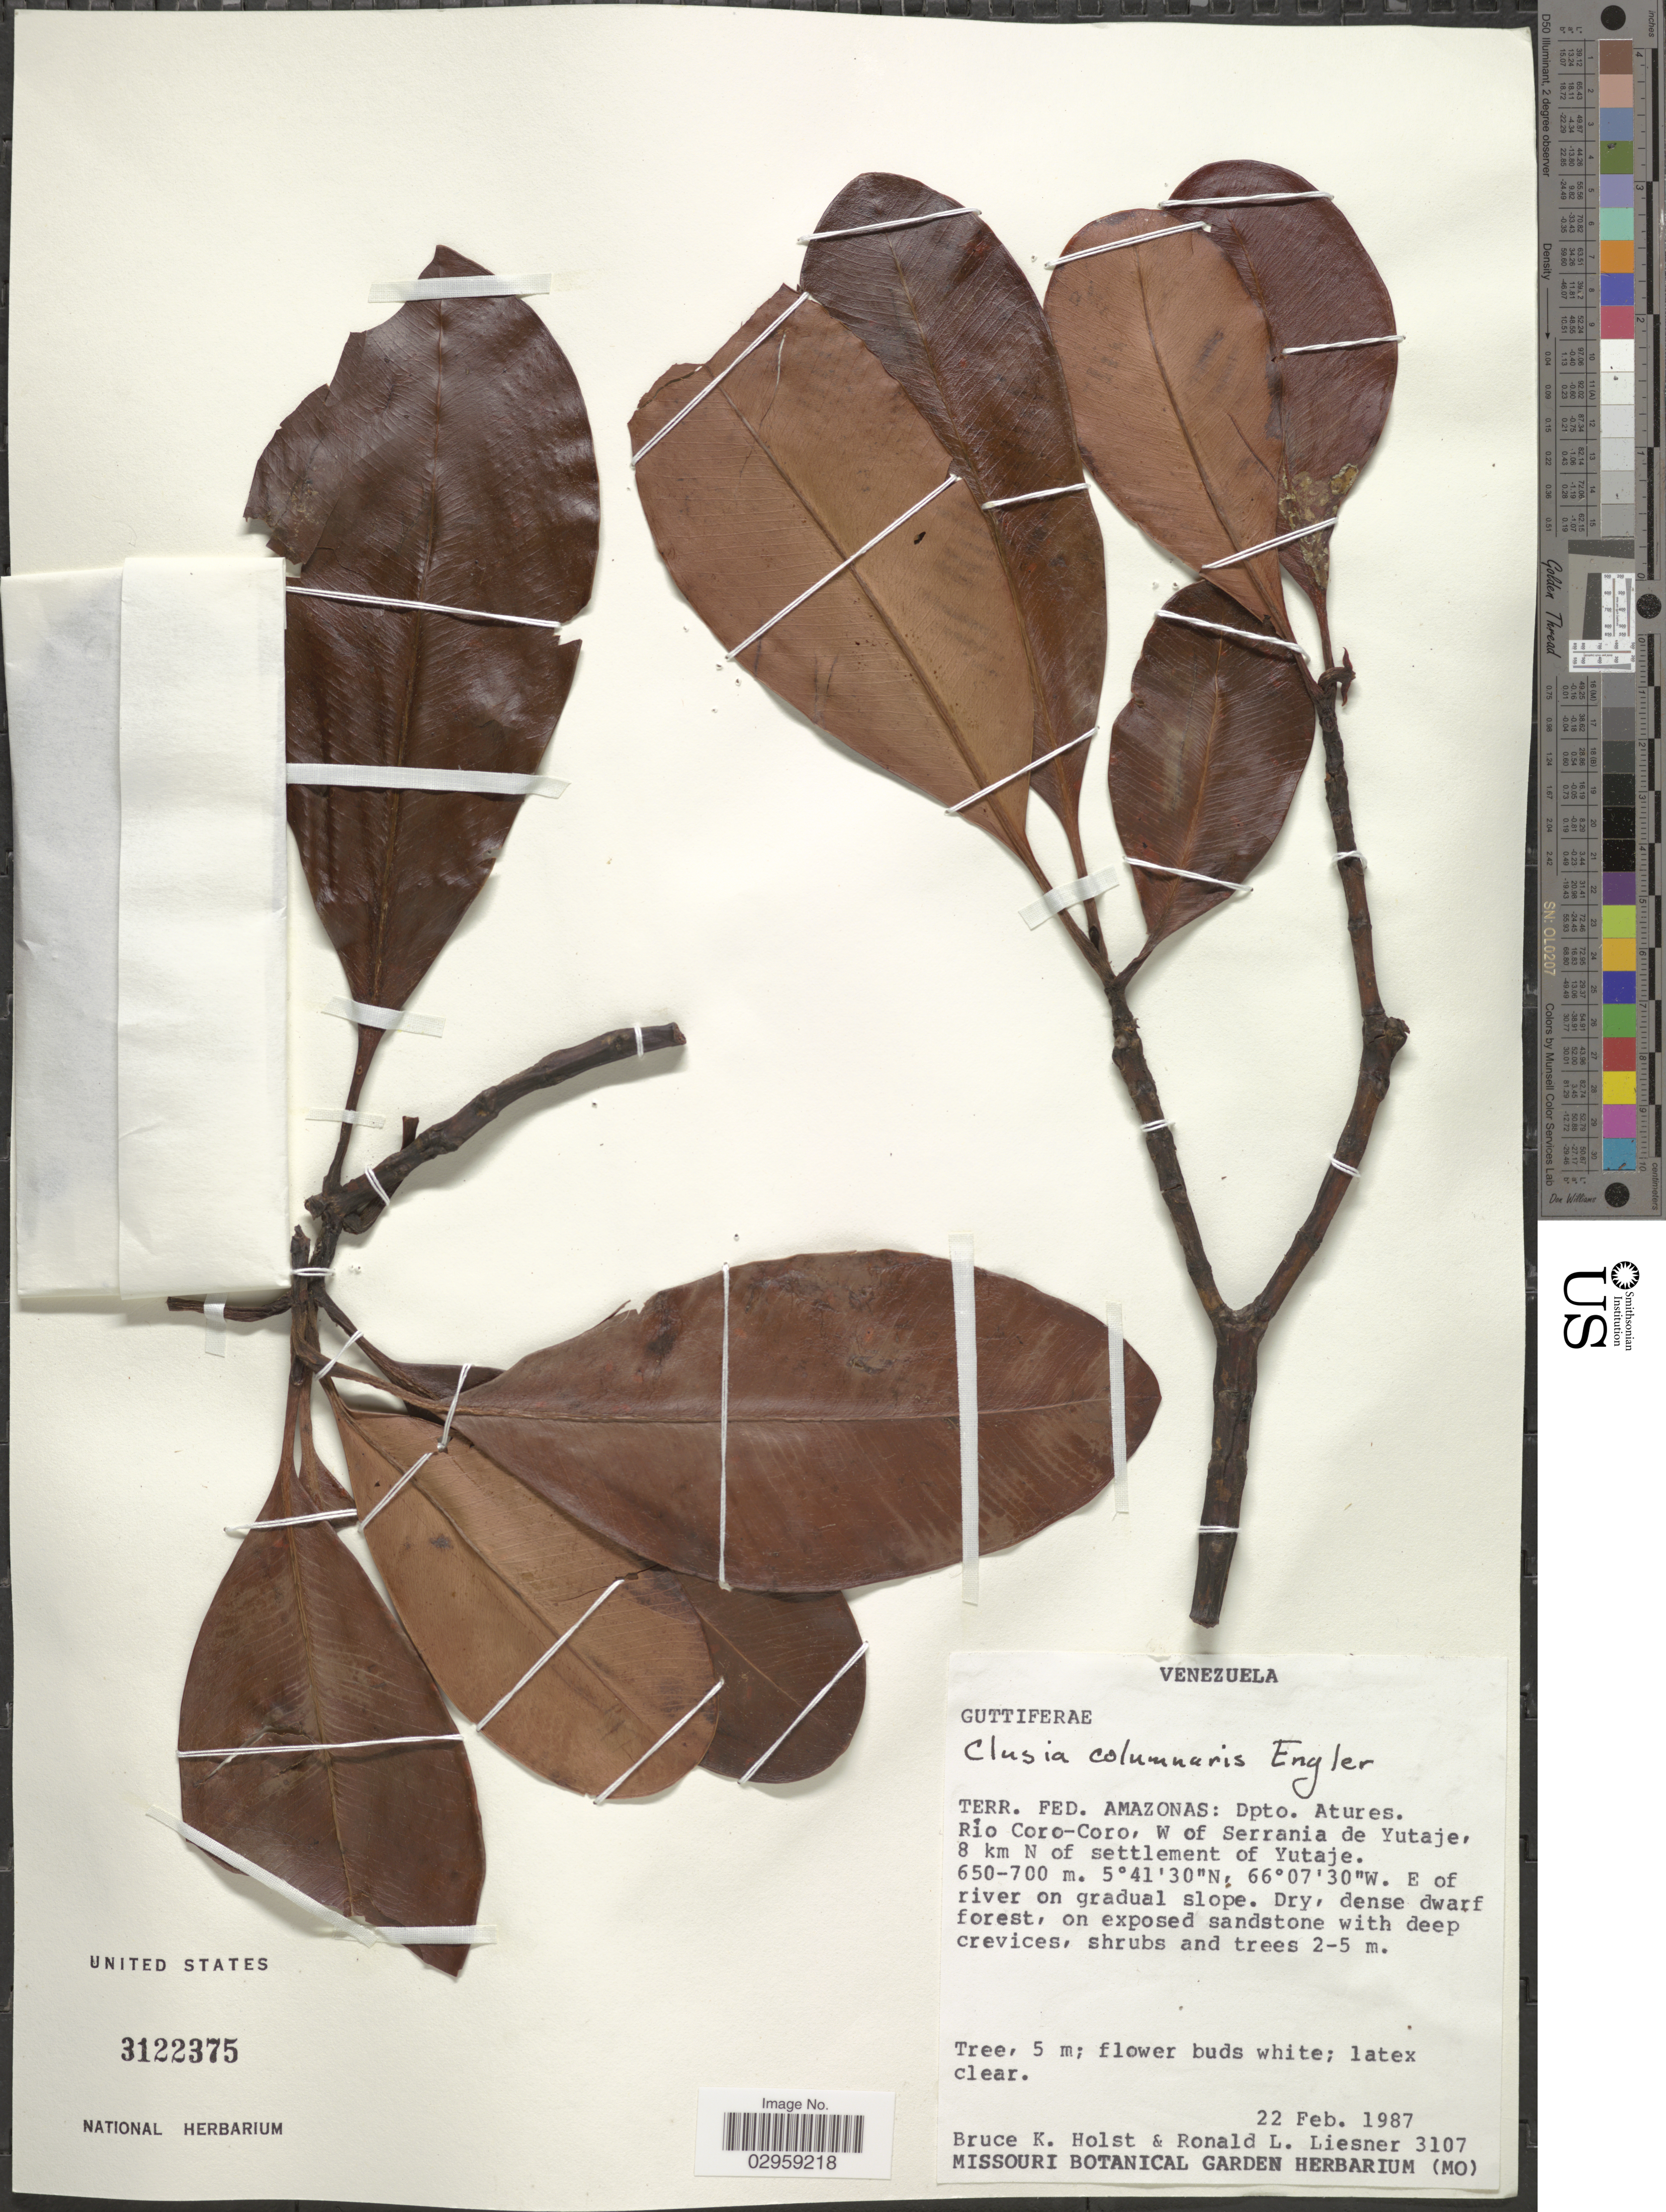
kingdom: Plantae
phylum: Tracheophyta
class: Magnoliopsida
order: Malpighiales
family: Clusiaceae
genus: Clusia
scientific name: Clusia columnaris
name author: Engl.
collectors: B. Holst & R. L. Liesner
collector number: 3107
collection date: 1987-02-22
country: Venezuela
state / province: Amazonas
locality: Terr. Fed. Amazonas: Dpto. Atures. Río Coro-Coro, W of Serrania de Yutaje, 8 km N of settlement of Yutaje. E of river on gradual slope.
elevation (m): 650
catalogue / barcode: US 3122375